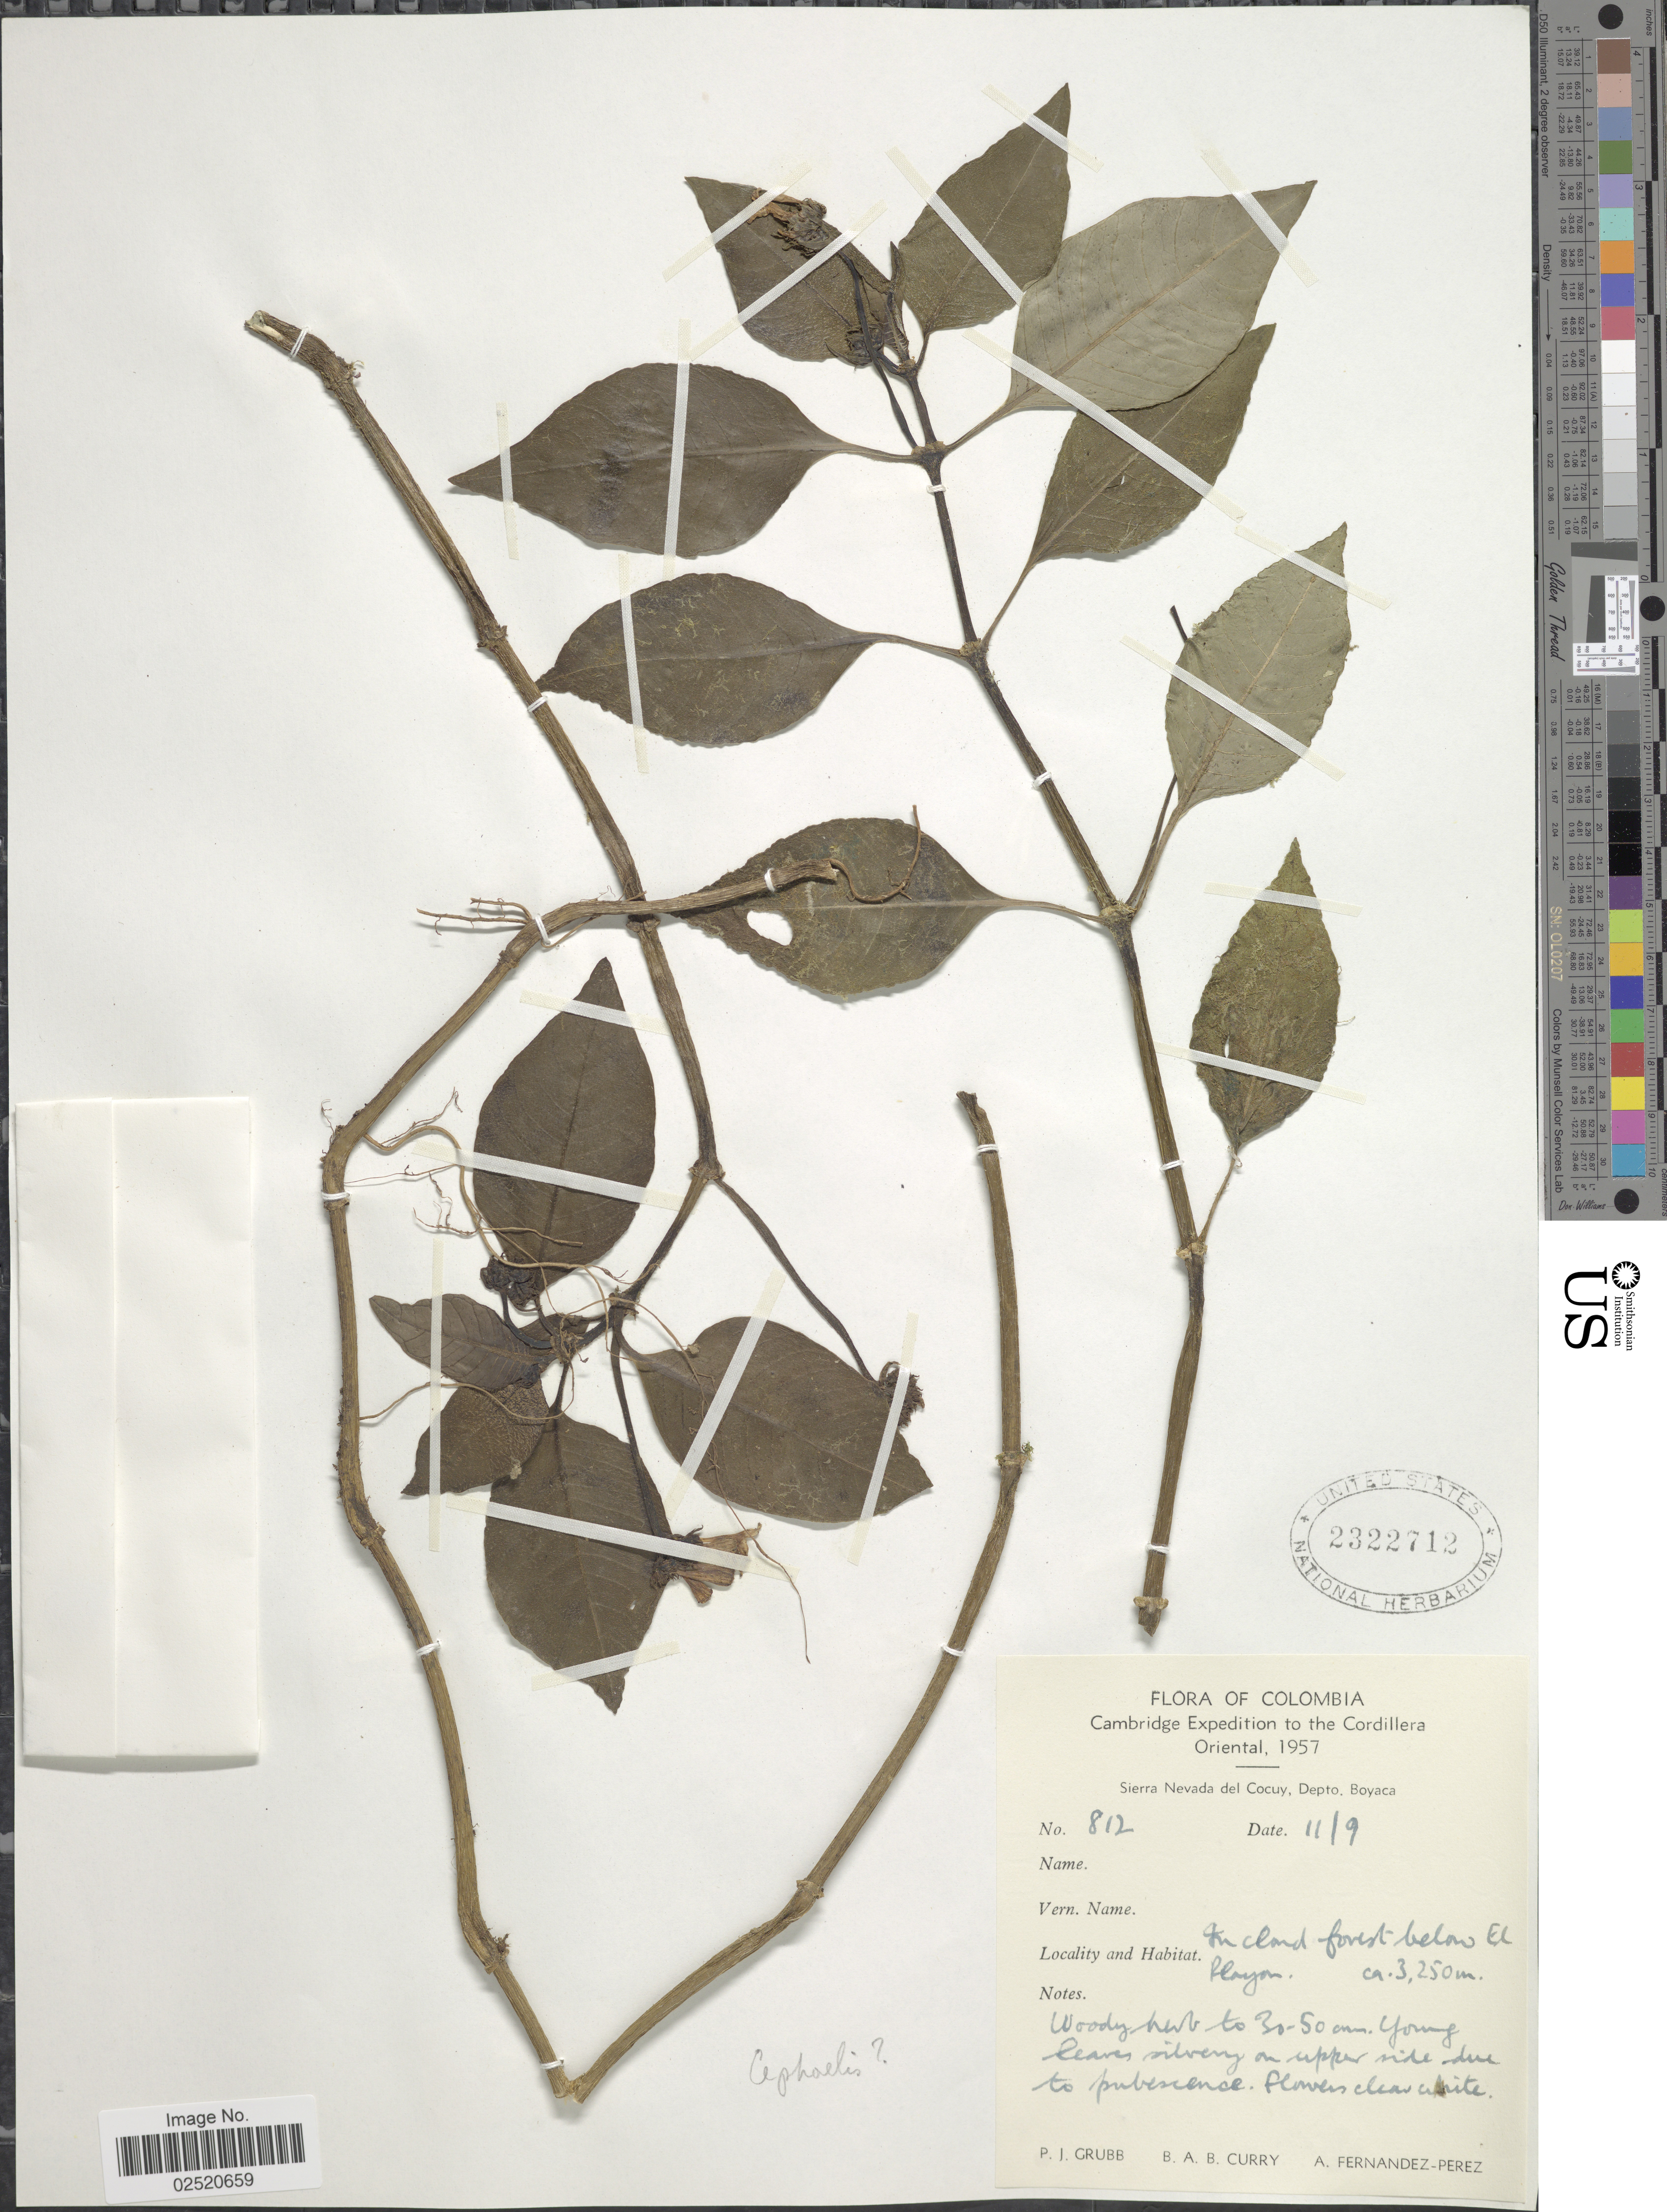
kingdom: Plantae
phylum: Tracheophyta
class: Magnoliopsida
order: Gentianales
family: Rubiaceae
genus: Psychotria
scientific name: Psychotria sp.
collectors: P. J. Grubb, B. A. B. Curry & A. Fernández-Pérez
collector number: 812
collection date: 1957-09-11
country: Colombia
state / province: Boyacá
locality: Cordillera Oriental. Sierra Nevada del Cocuy. below El Playon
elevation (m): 3250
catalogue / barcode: US 2322712